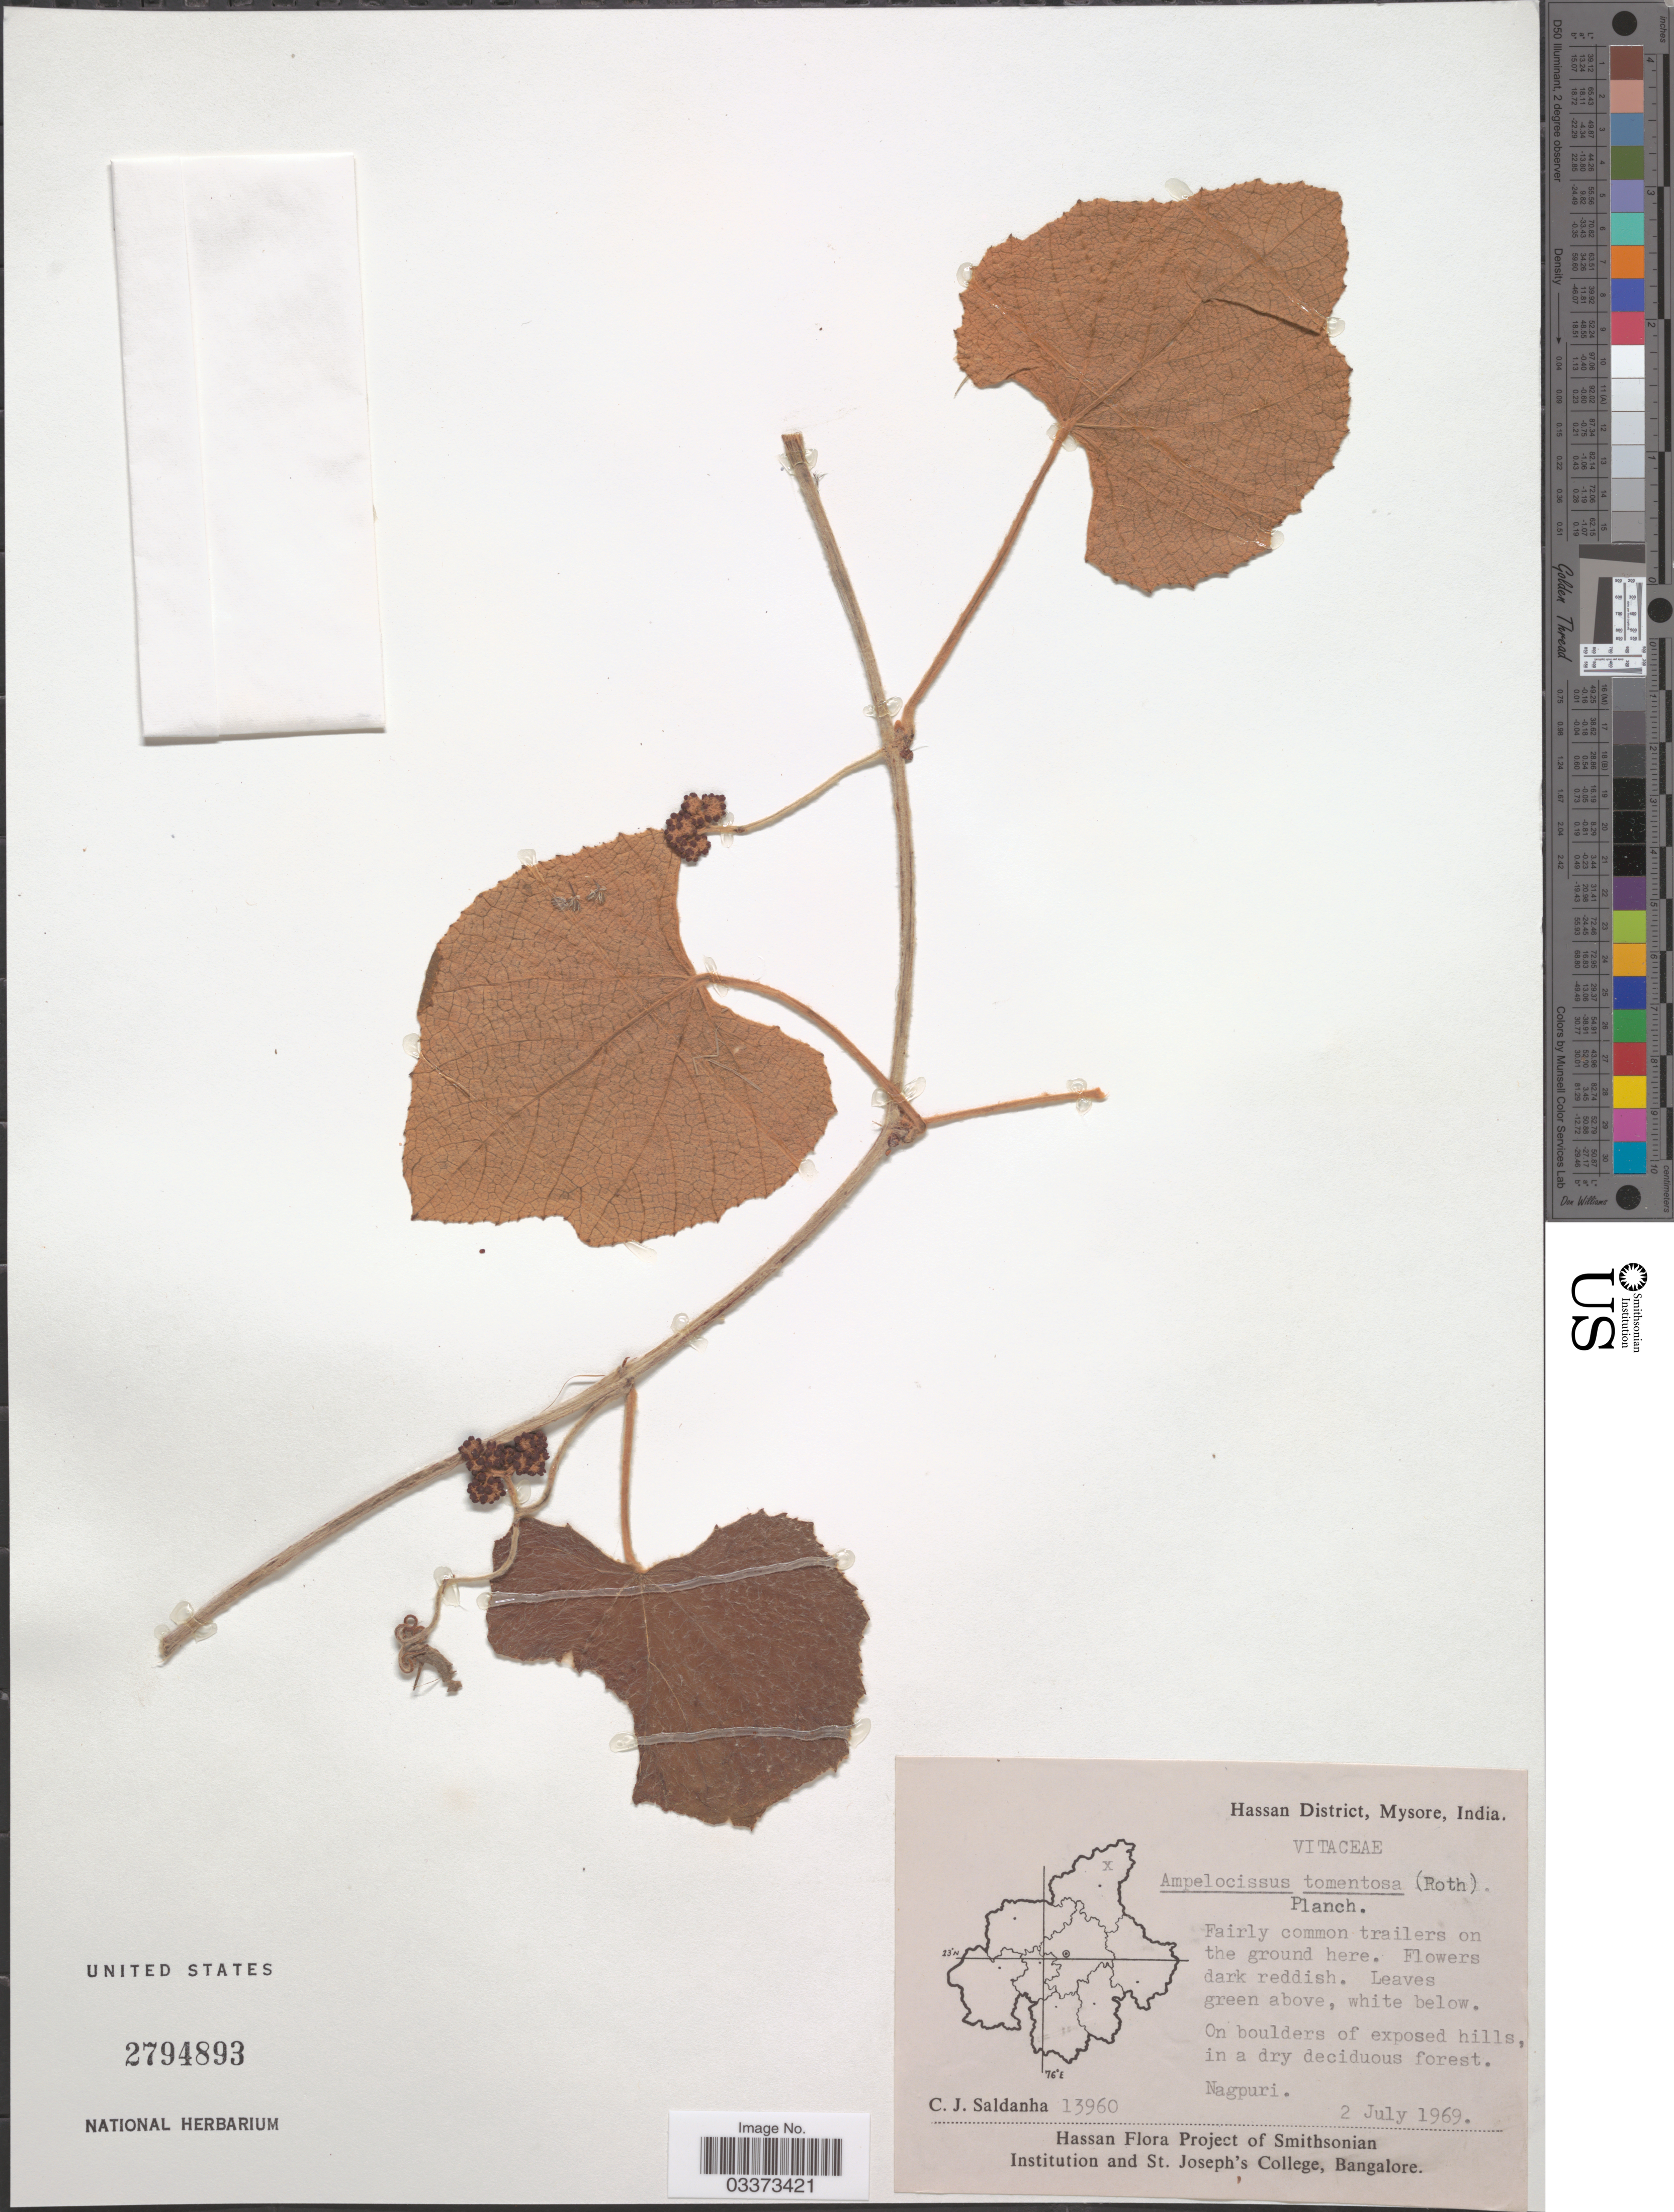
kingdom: Plantae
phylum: Tracheophyta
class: Magnoliopsida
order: Vitales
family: Vitaceae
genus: Ampelocissus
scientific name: Ampelocissus tomentosa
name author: (Roth in Schult.) Planch.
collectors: C. J. Saldanha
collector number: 13960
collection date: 1969-07-02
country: India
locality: Hassan District, Mysore. Nagpuri.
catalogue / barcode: US 2794893